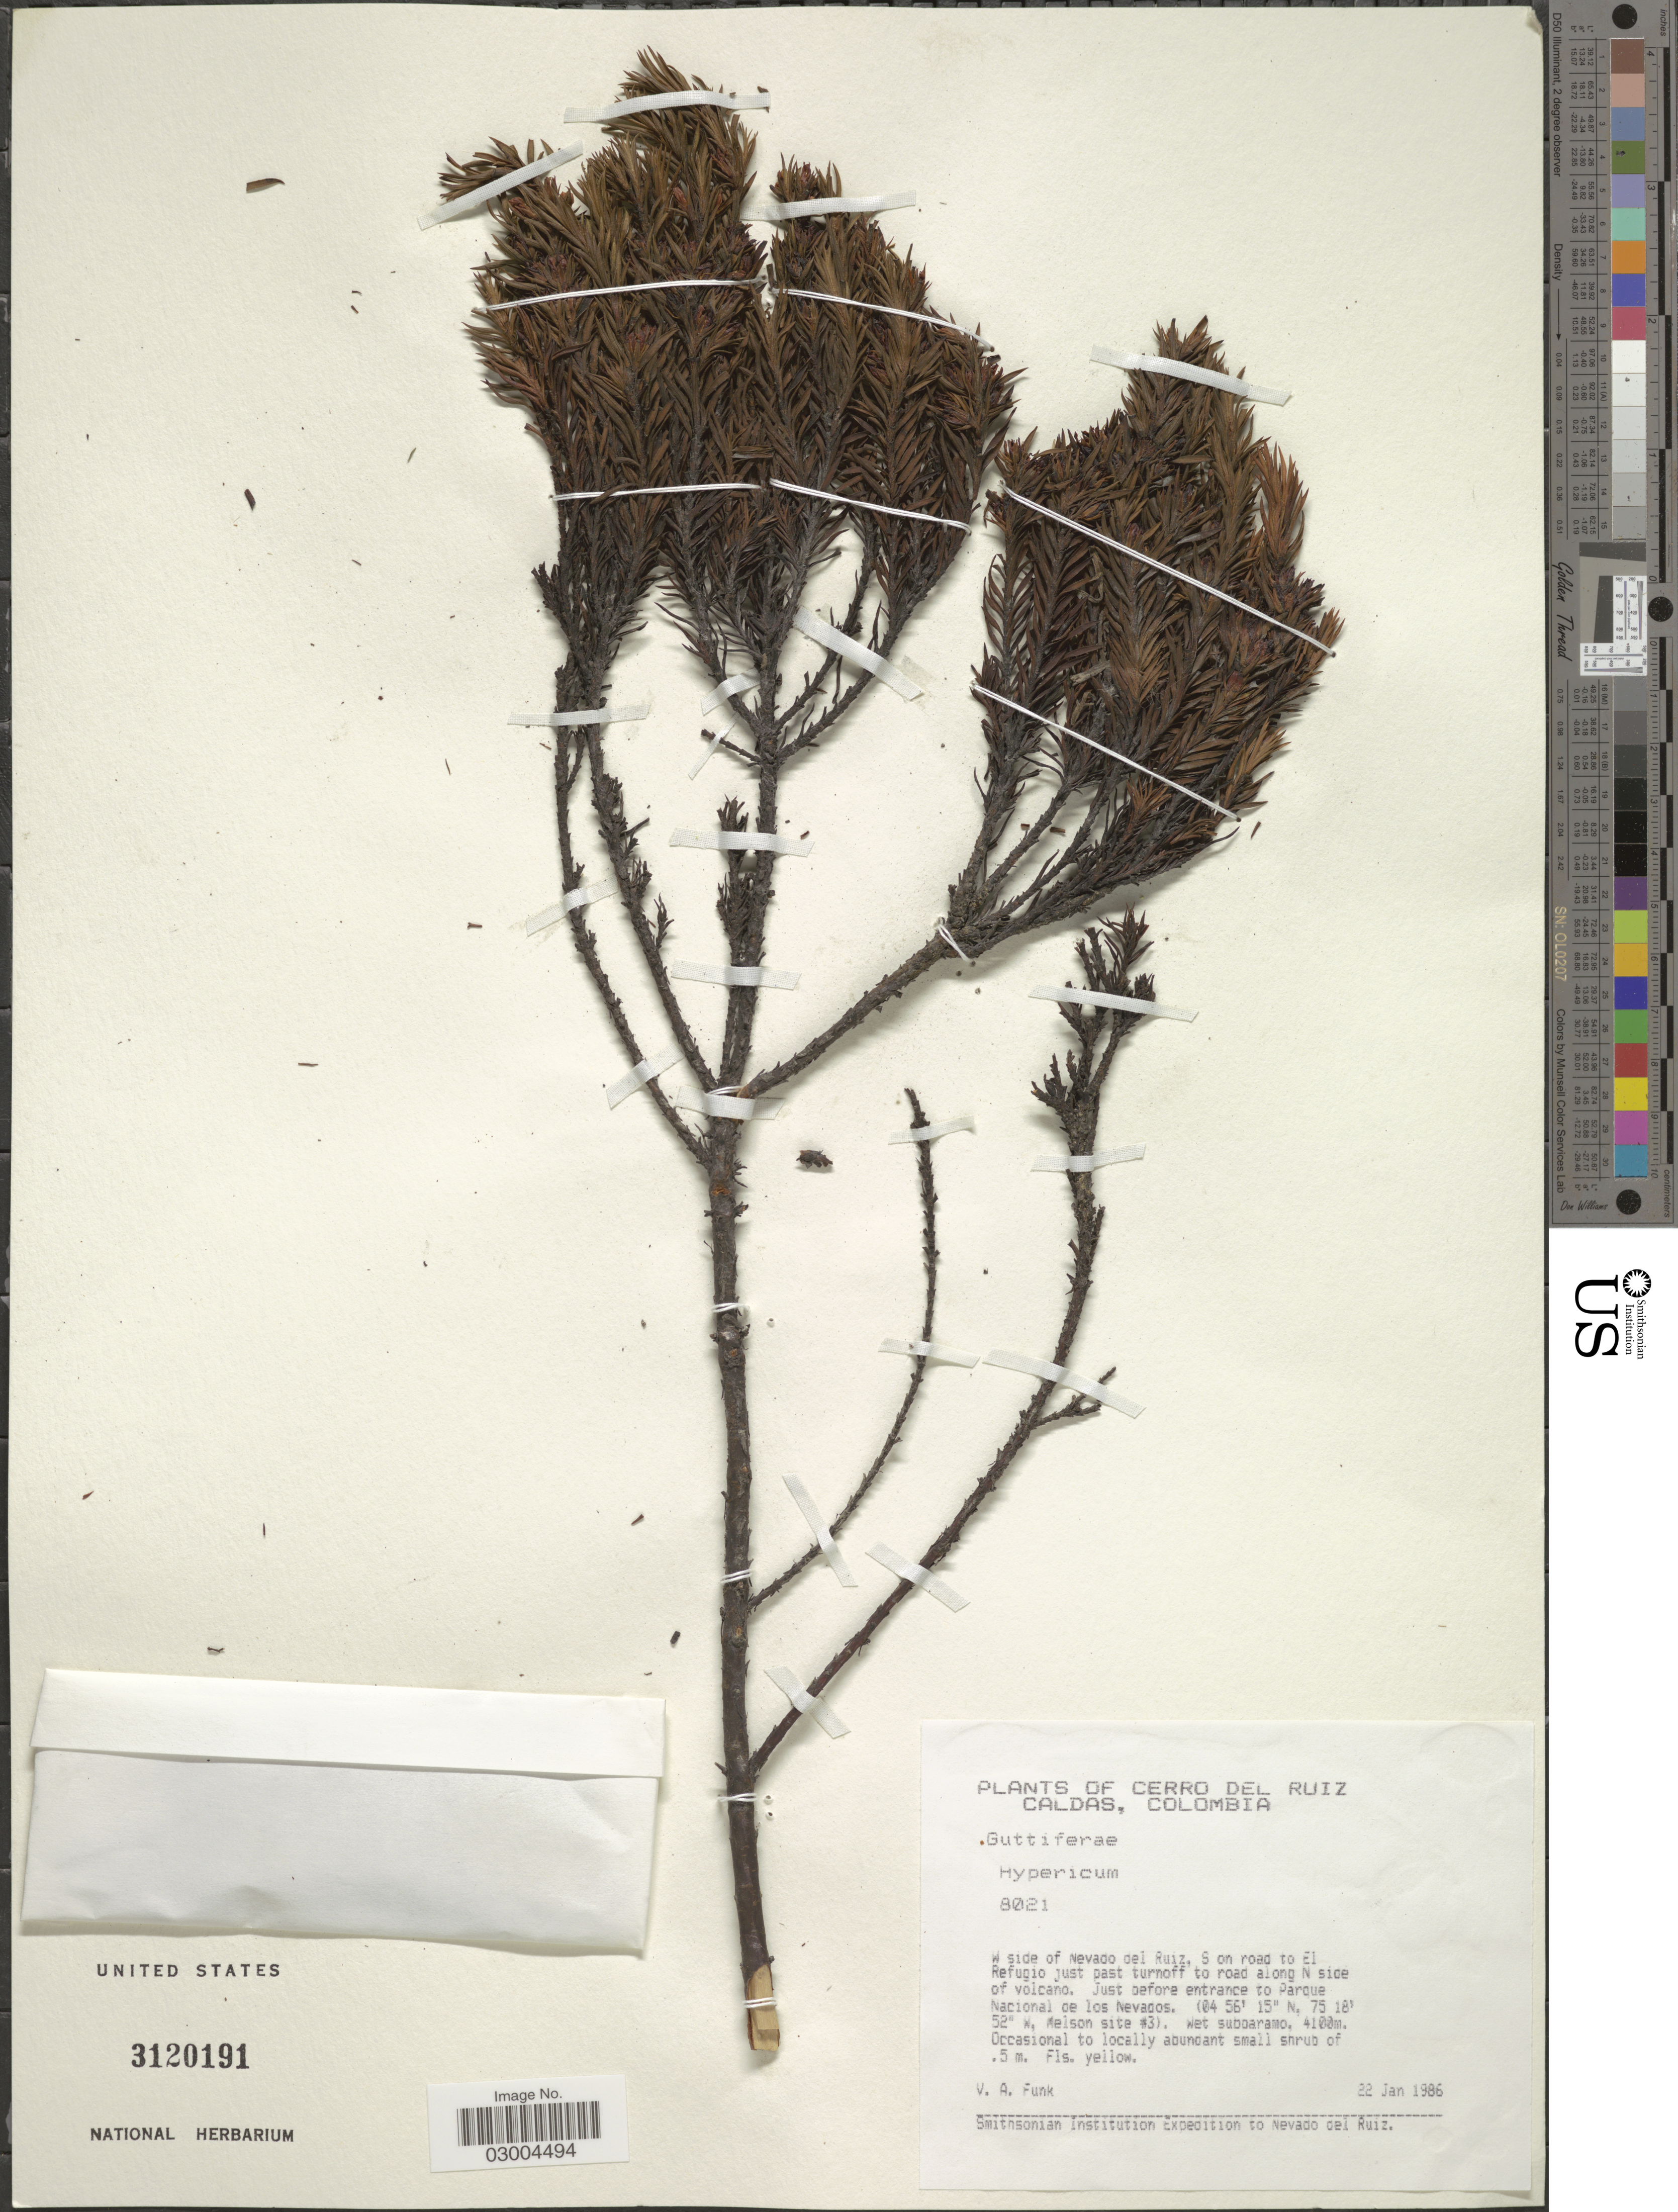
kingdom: Plantae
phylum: Tracheophyta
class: Magnoliopsida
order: Malpighiales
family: Hypericaceae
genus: Hypericum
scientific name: Hypericum sp.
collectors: V. Funk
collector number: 8021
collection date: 1986-01-22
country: Colombia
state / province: Caldas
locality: Cerro del Ruiz. W side of Nevado del Ruiz, S on road to El Refugio just past turnoff to road along N side of volcano. Just before entrance to Parque Nacional de los Nevados. Melson site #3.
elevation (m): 4100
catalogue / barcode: US 3120191